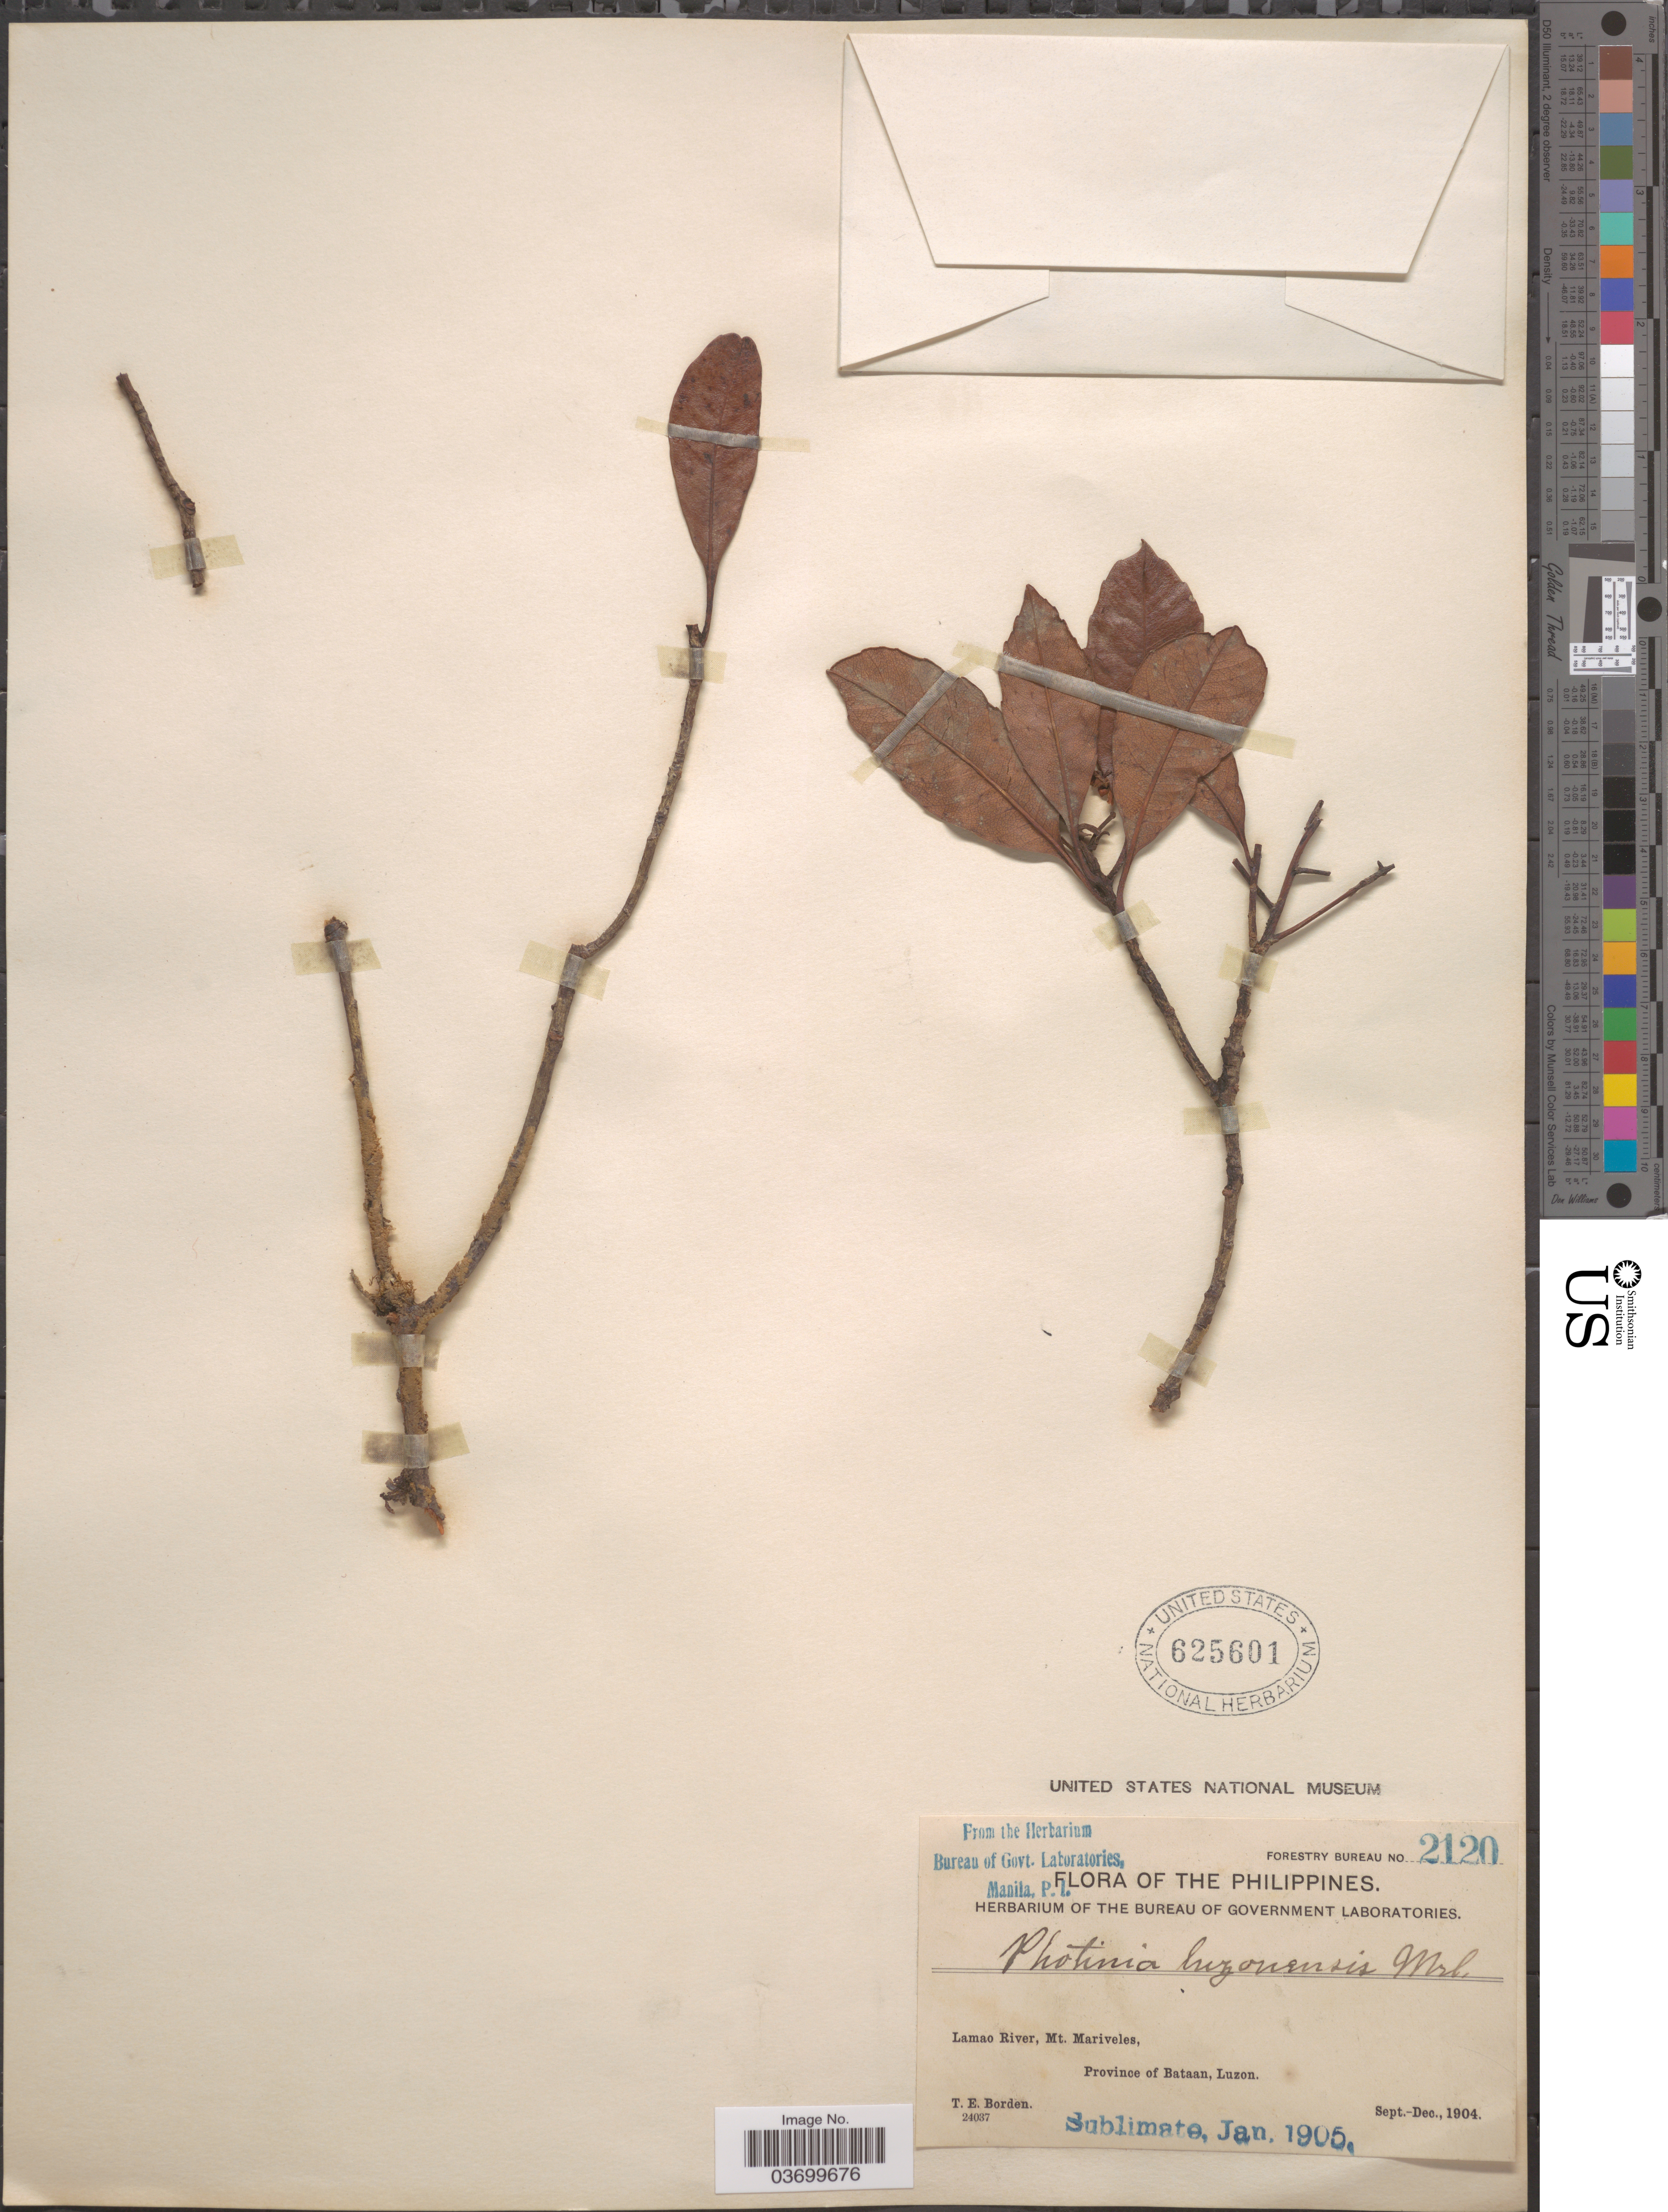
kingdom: Plantae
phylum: Tracheophyta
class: Magnoliopsida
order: Rosales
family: Rosaceae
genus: Photinia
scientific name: Photinia luzonensis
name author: Merr.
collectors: T. E. Borden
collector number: Forestry Bureau 2120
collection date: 1904-09/1904-12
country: Philippines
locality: Lamao River, Mt. Mariveles, Province of Bataan, Luzon.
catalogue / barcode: US 625601